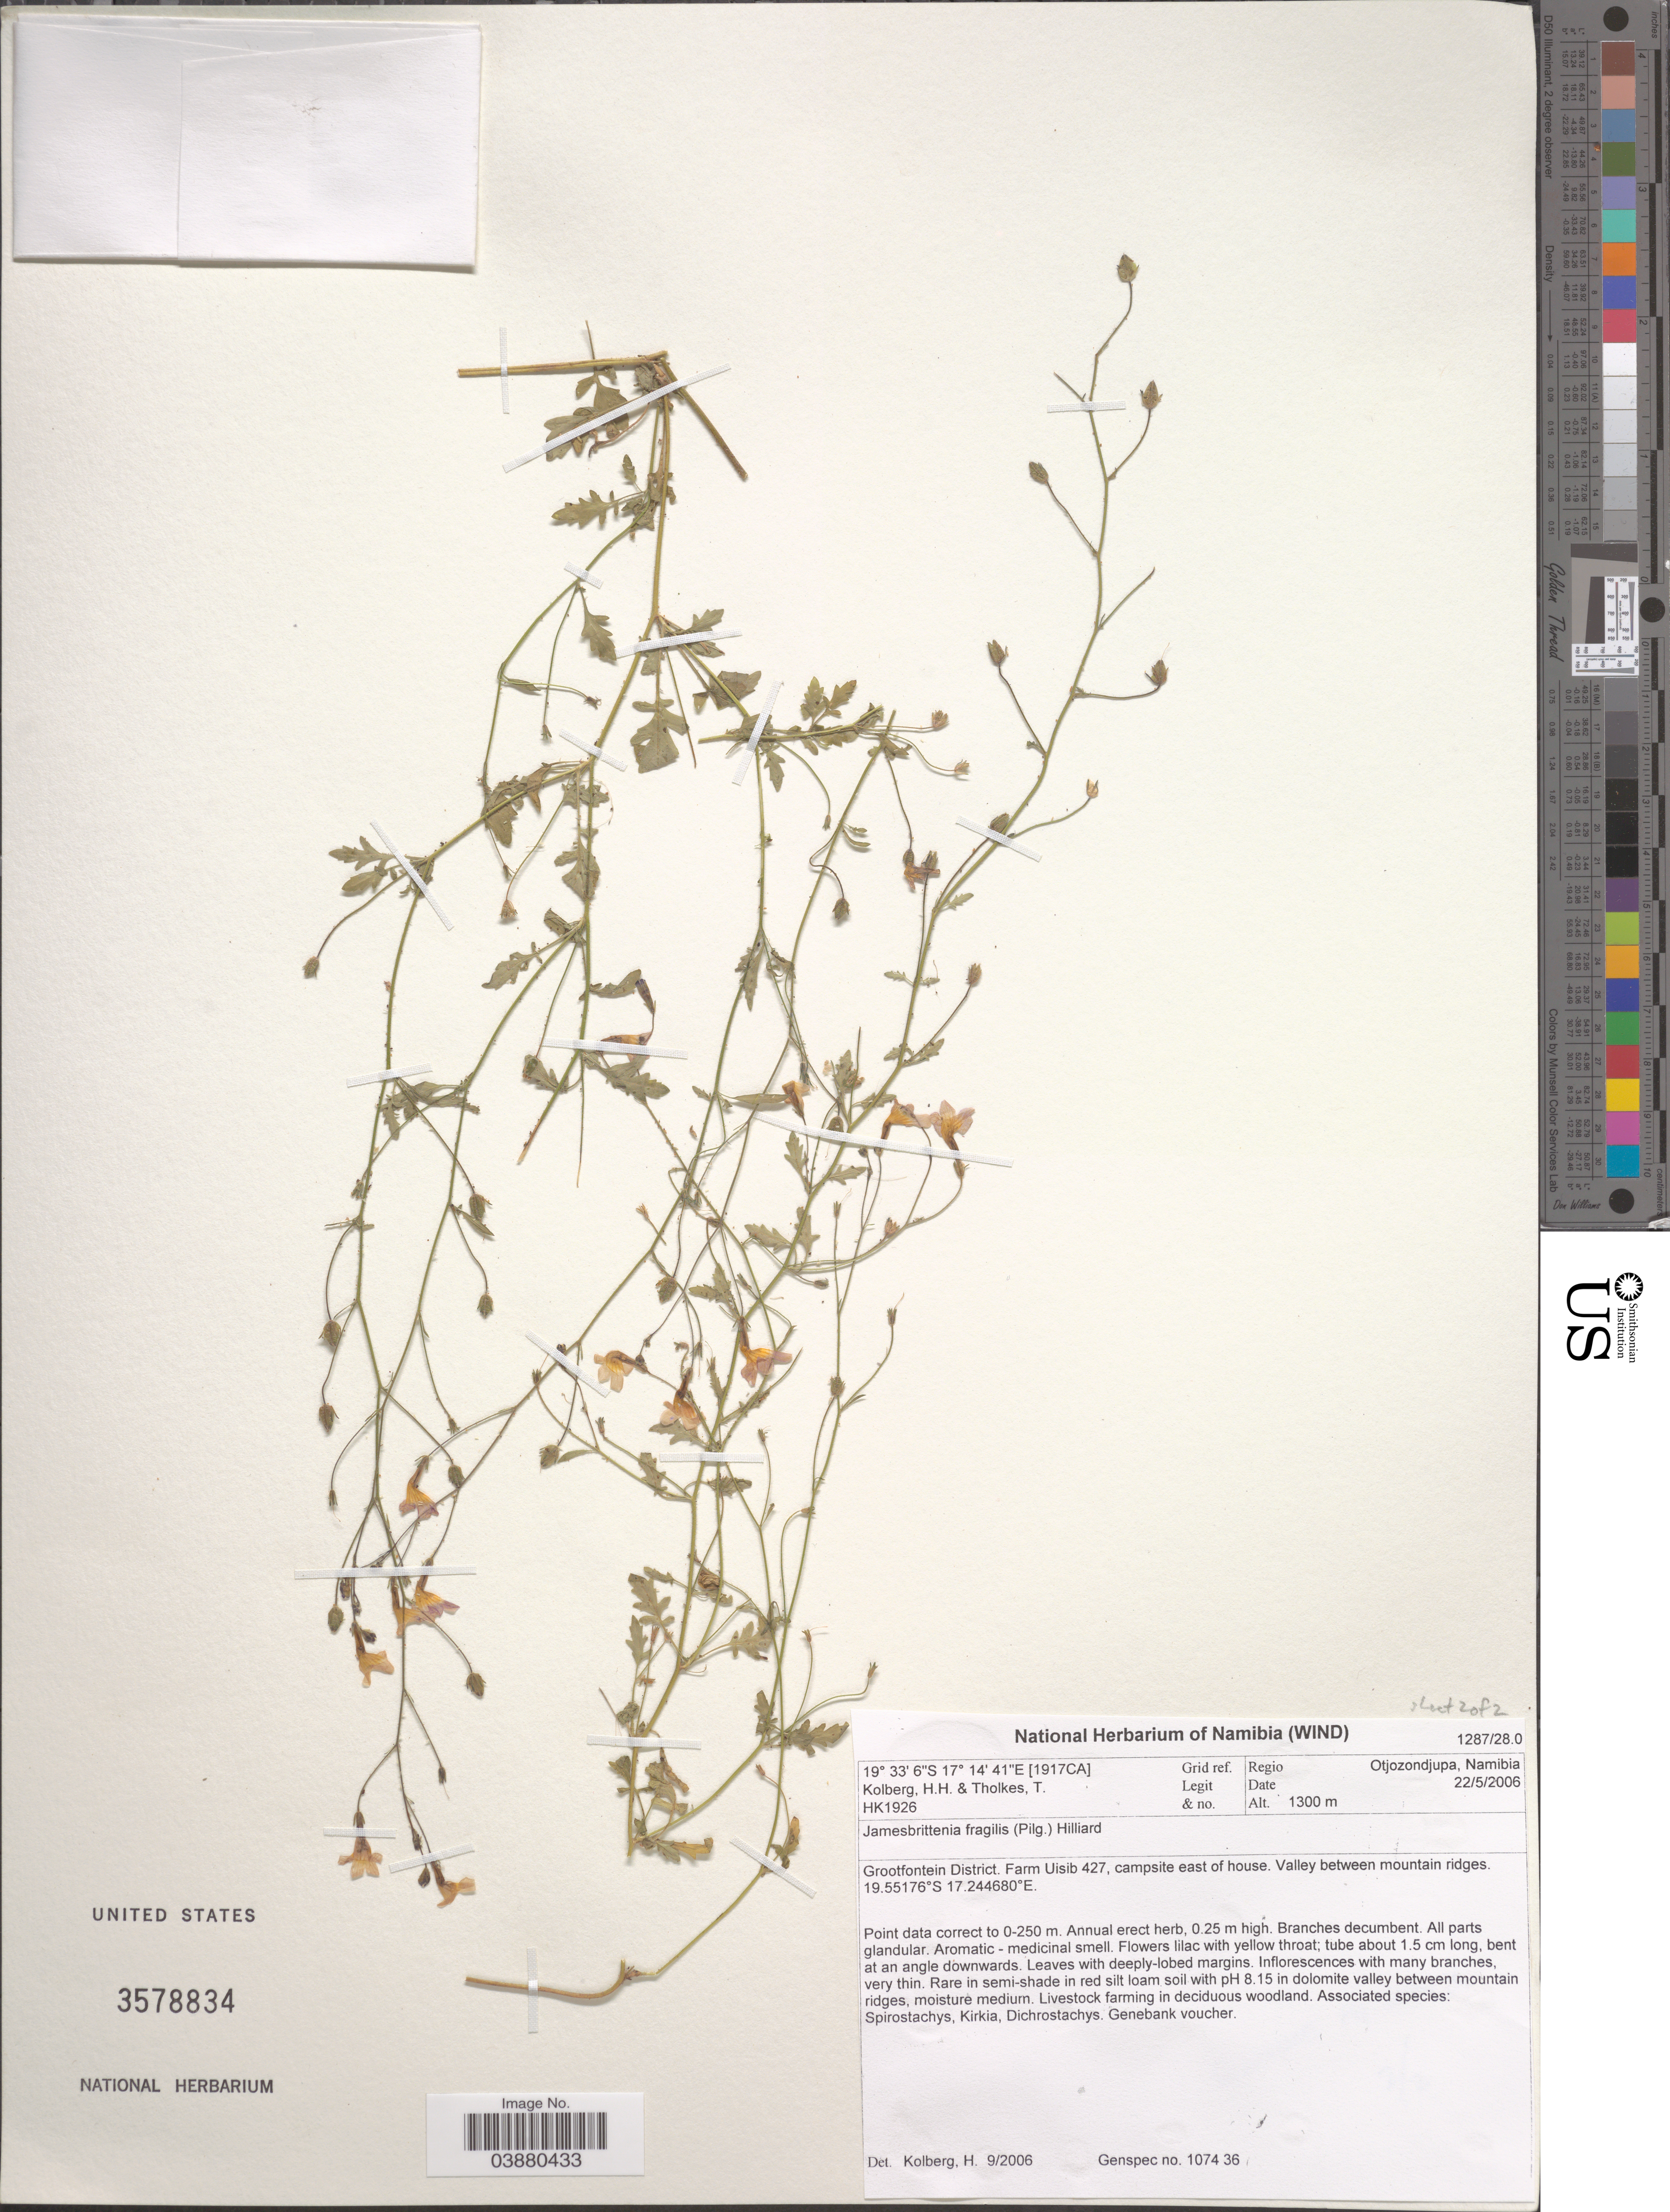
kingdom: Plantae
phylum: Tracheophyta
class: Magnoliopsida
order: Lamiales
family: Scrophulariaceae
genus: Jamesbrittenia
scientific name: Jamesbrittenia fragilis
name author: (Pilg.) Hilliard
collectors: H. H. Kolberg & T. Tholkes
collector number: HK1926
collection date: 2006-05-22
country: Namibia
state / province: Otjozondjupa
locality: [1917CA] Grid ref. Regio Otjozondjupa. Grootfontein District. Farm Uisib 427, campsite east of house. Valley between mountain ridges.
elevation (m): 1300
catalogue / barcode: US 3578834